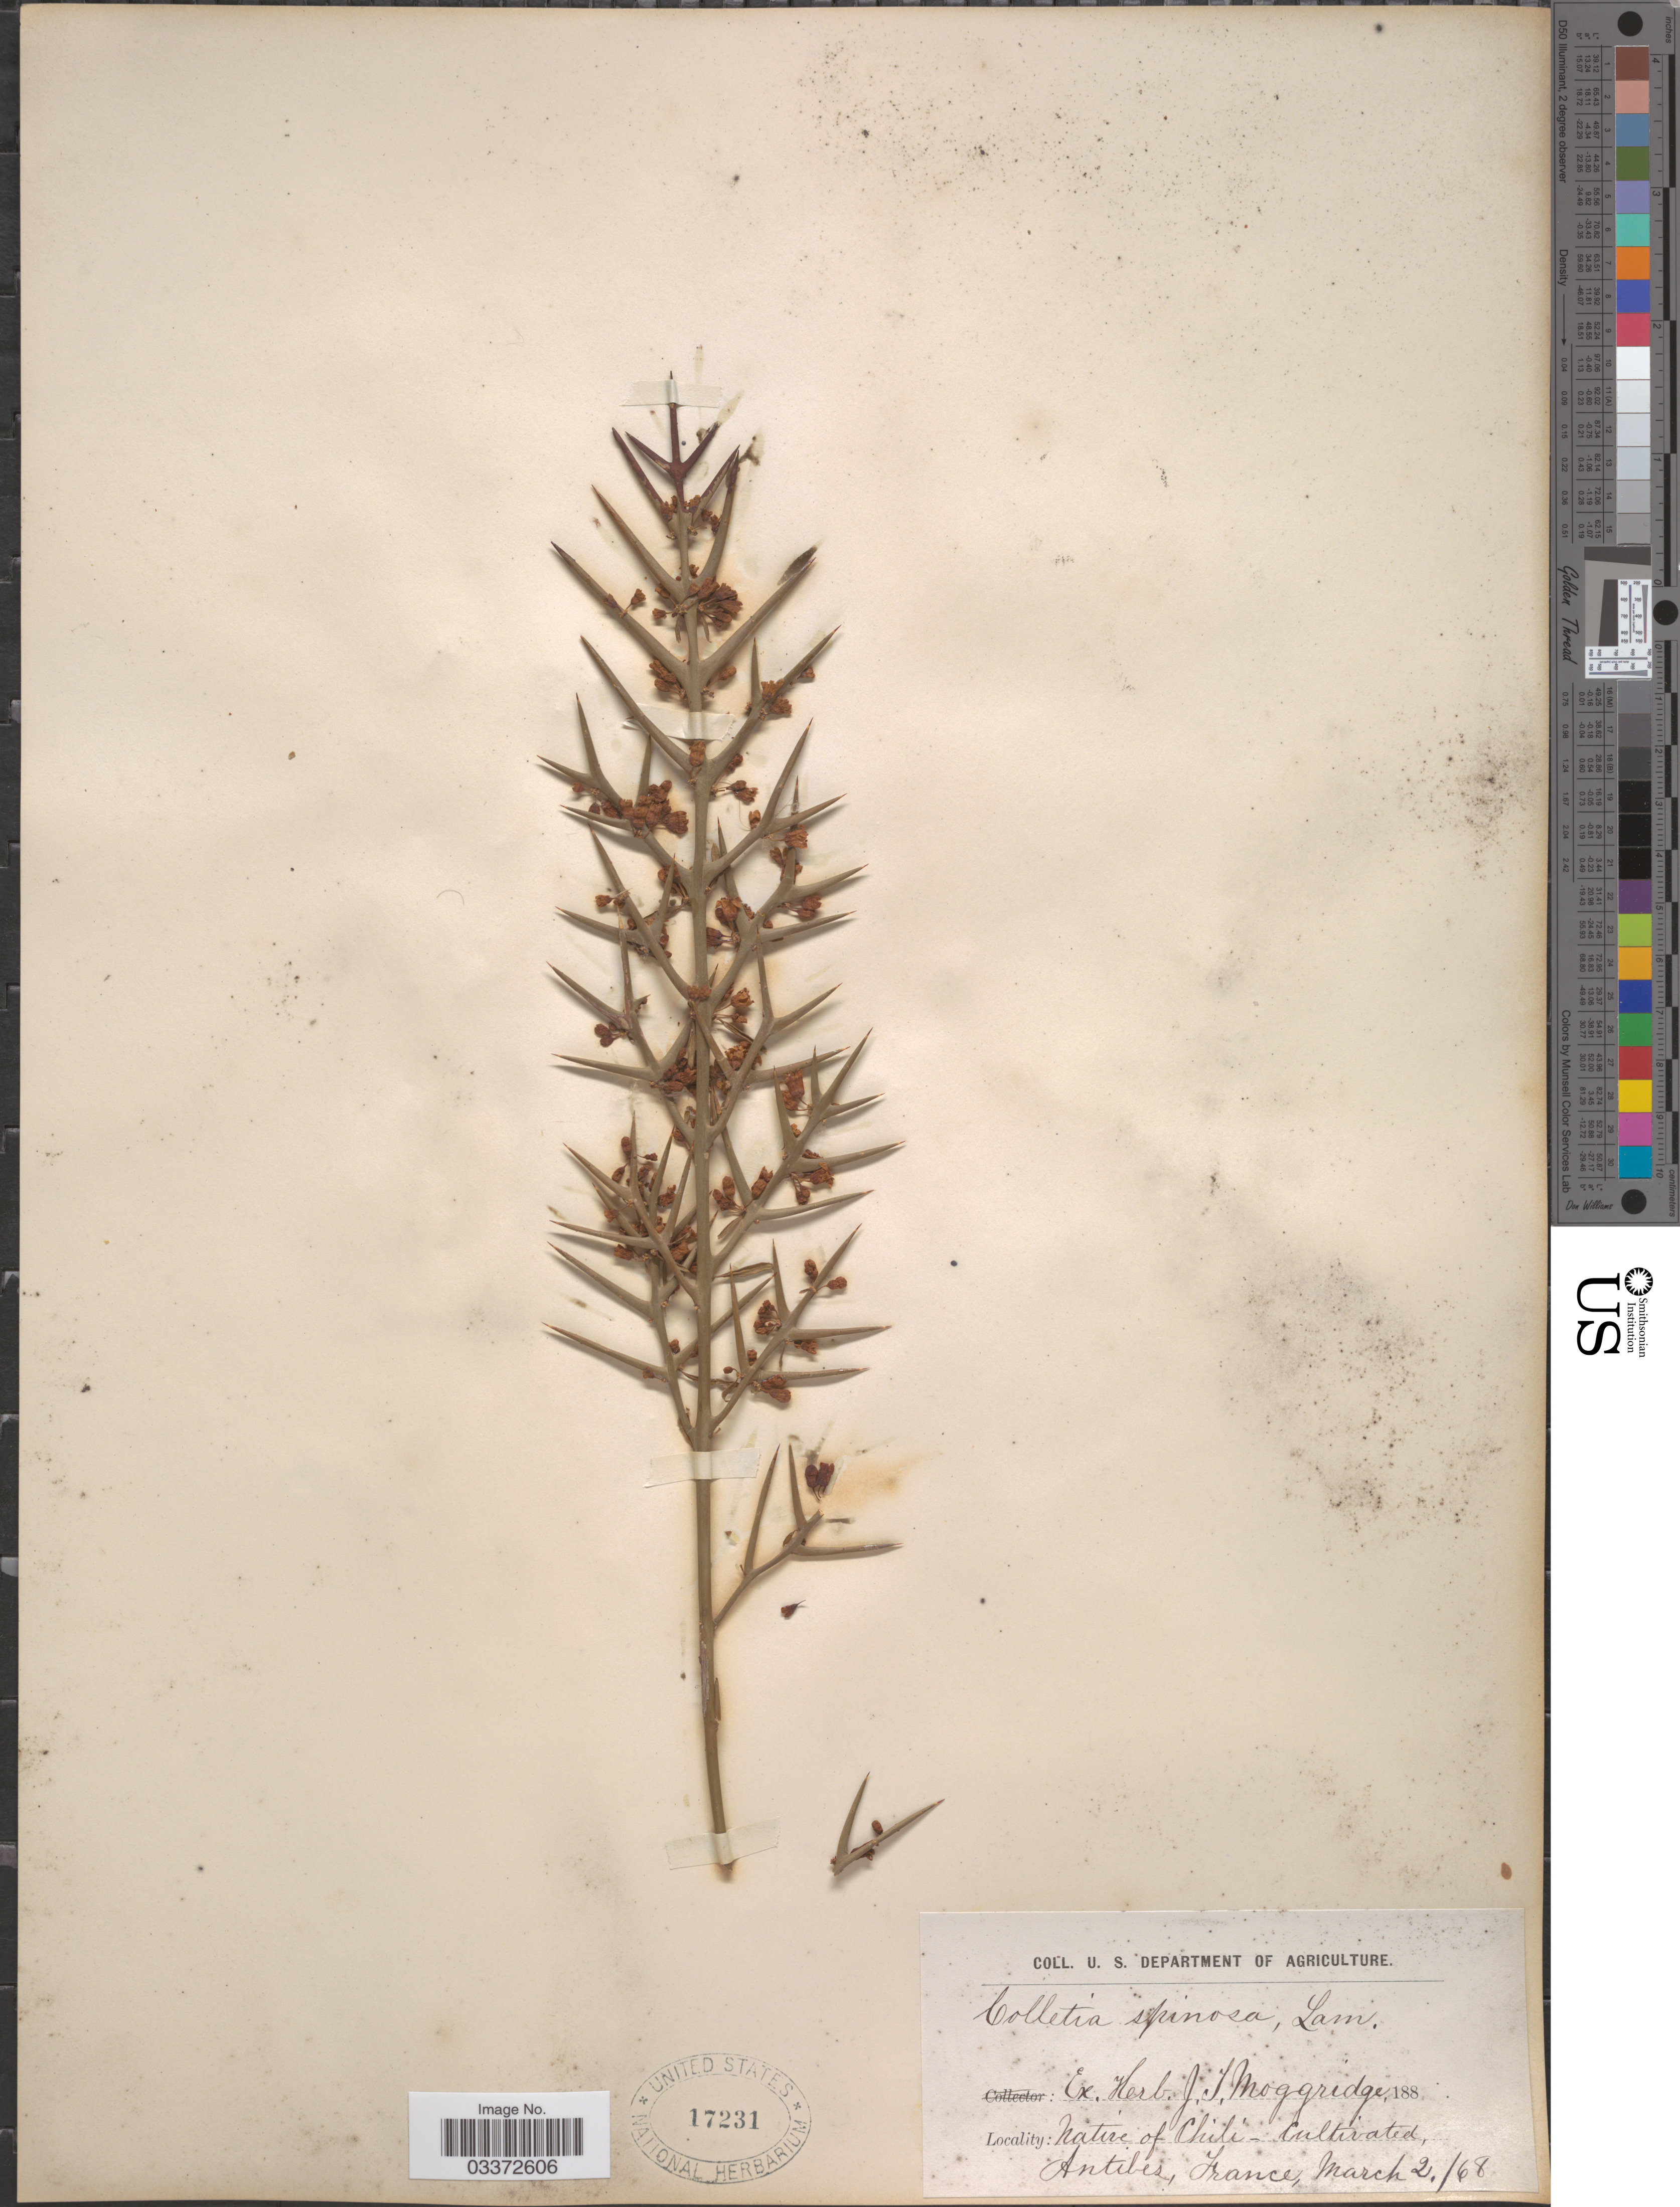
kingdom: Plantae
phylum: Tracheophyta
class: Magnoliopsida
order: Rosales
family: Rhamnaceae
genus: Colletia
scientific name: Colletia spinosa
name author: Lam.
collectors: ex herb. J.T. Moggridge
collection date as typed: Transcribed d/m/y: 2/3/68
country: France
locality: Antibes.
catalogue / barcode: US 17231